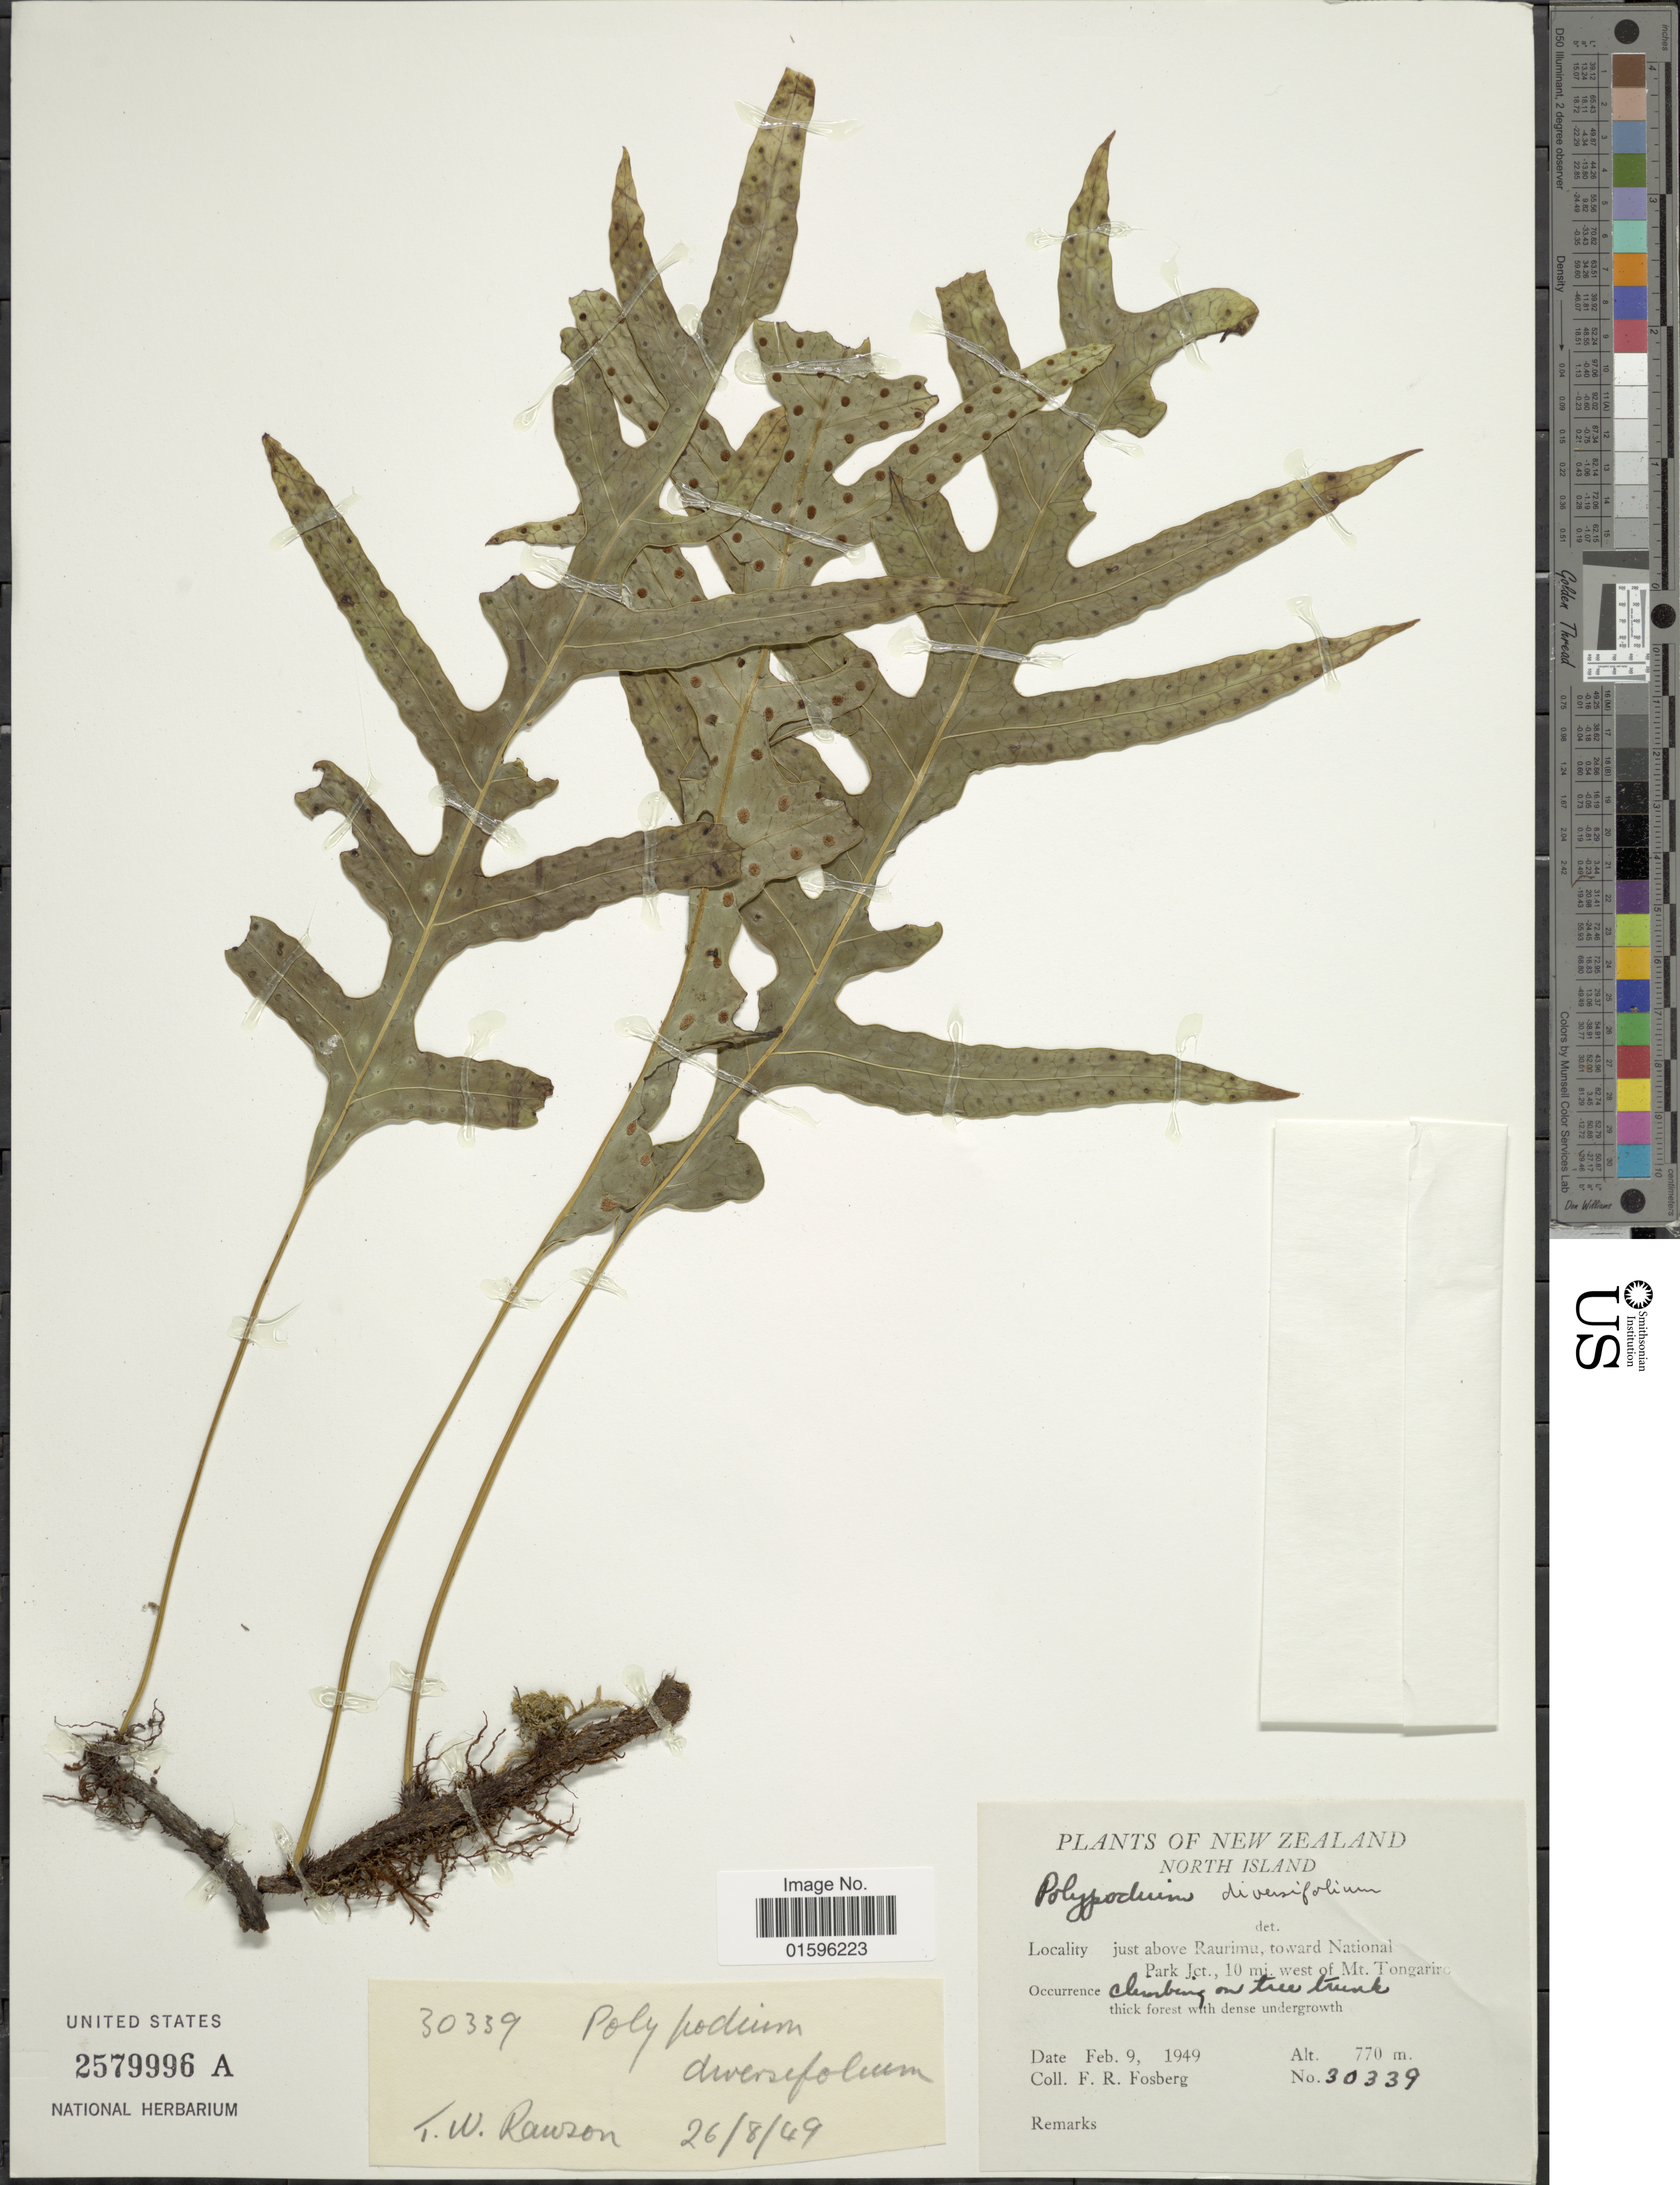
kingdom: Plantae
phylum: Tracheophyta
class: Polypodiopsida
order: Polypodiales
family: Polypodiaceae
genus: Polypodium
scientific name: Polypodium diversifolium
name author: Sw.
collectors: F. R. Fosberg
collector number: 30339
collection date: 1949-02-09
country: New Zealand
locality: North Island, just above Raurimu, toward National Park Jct., 10 mi. west of Mt. Tongariro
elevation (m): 770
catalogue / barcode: US 2579996A